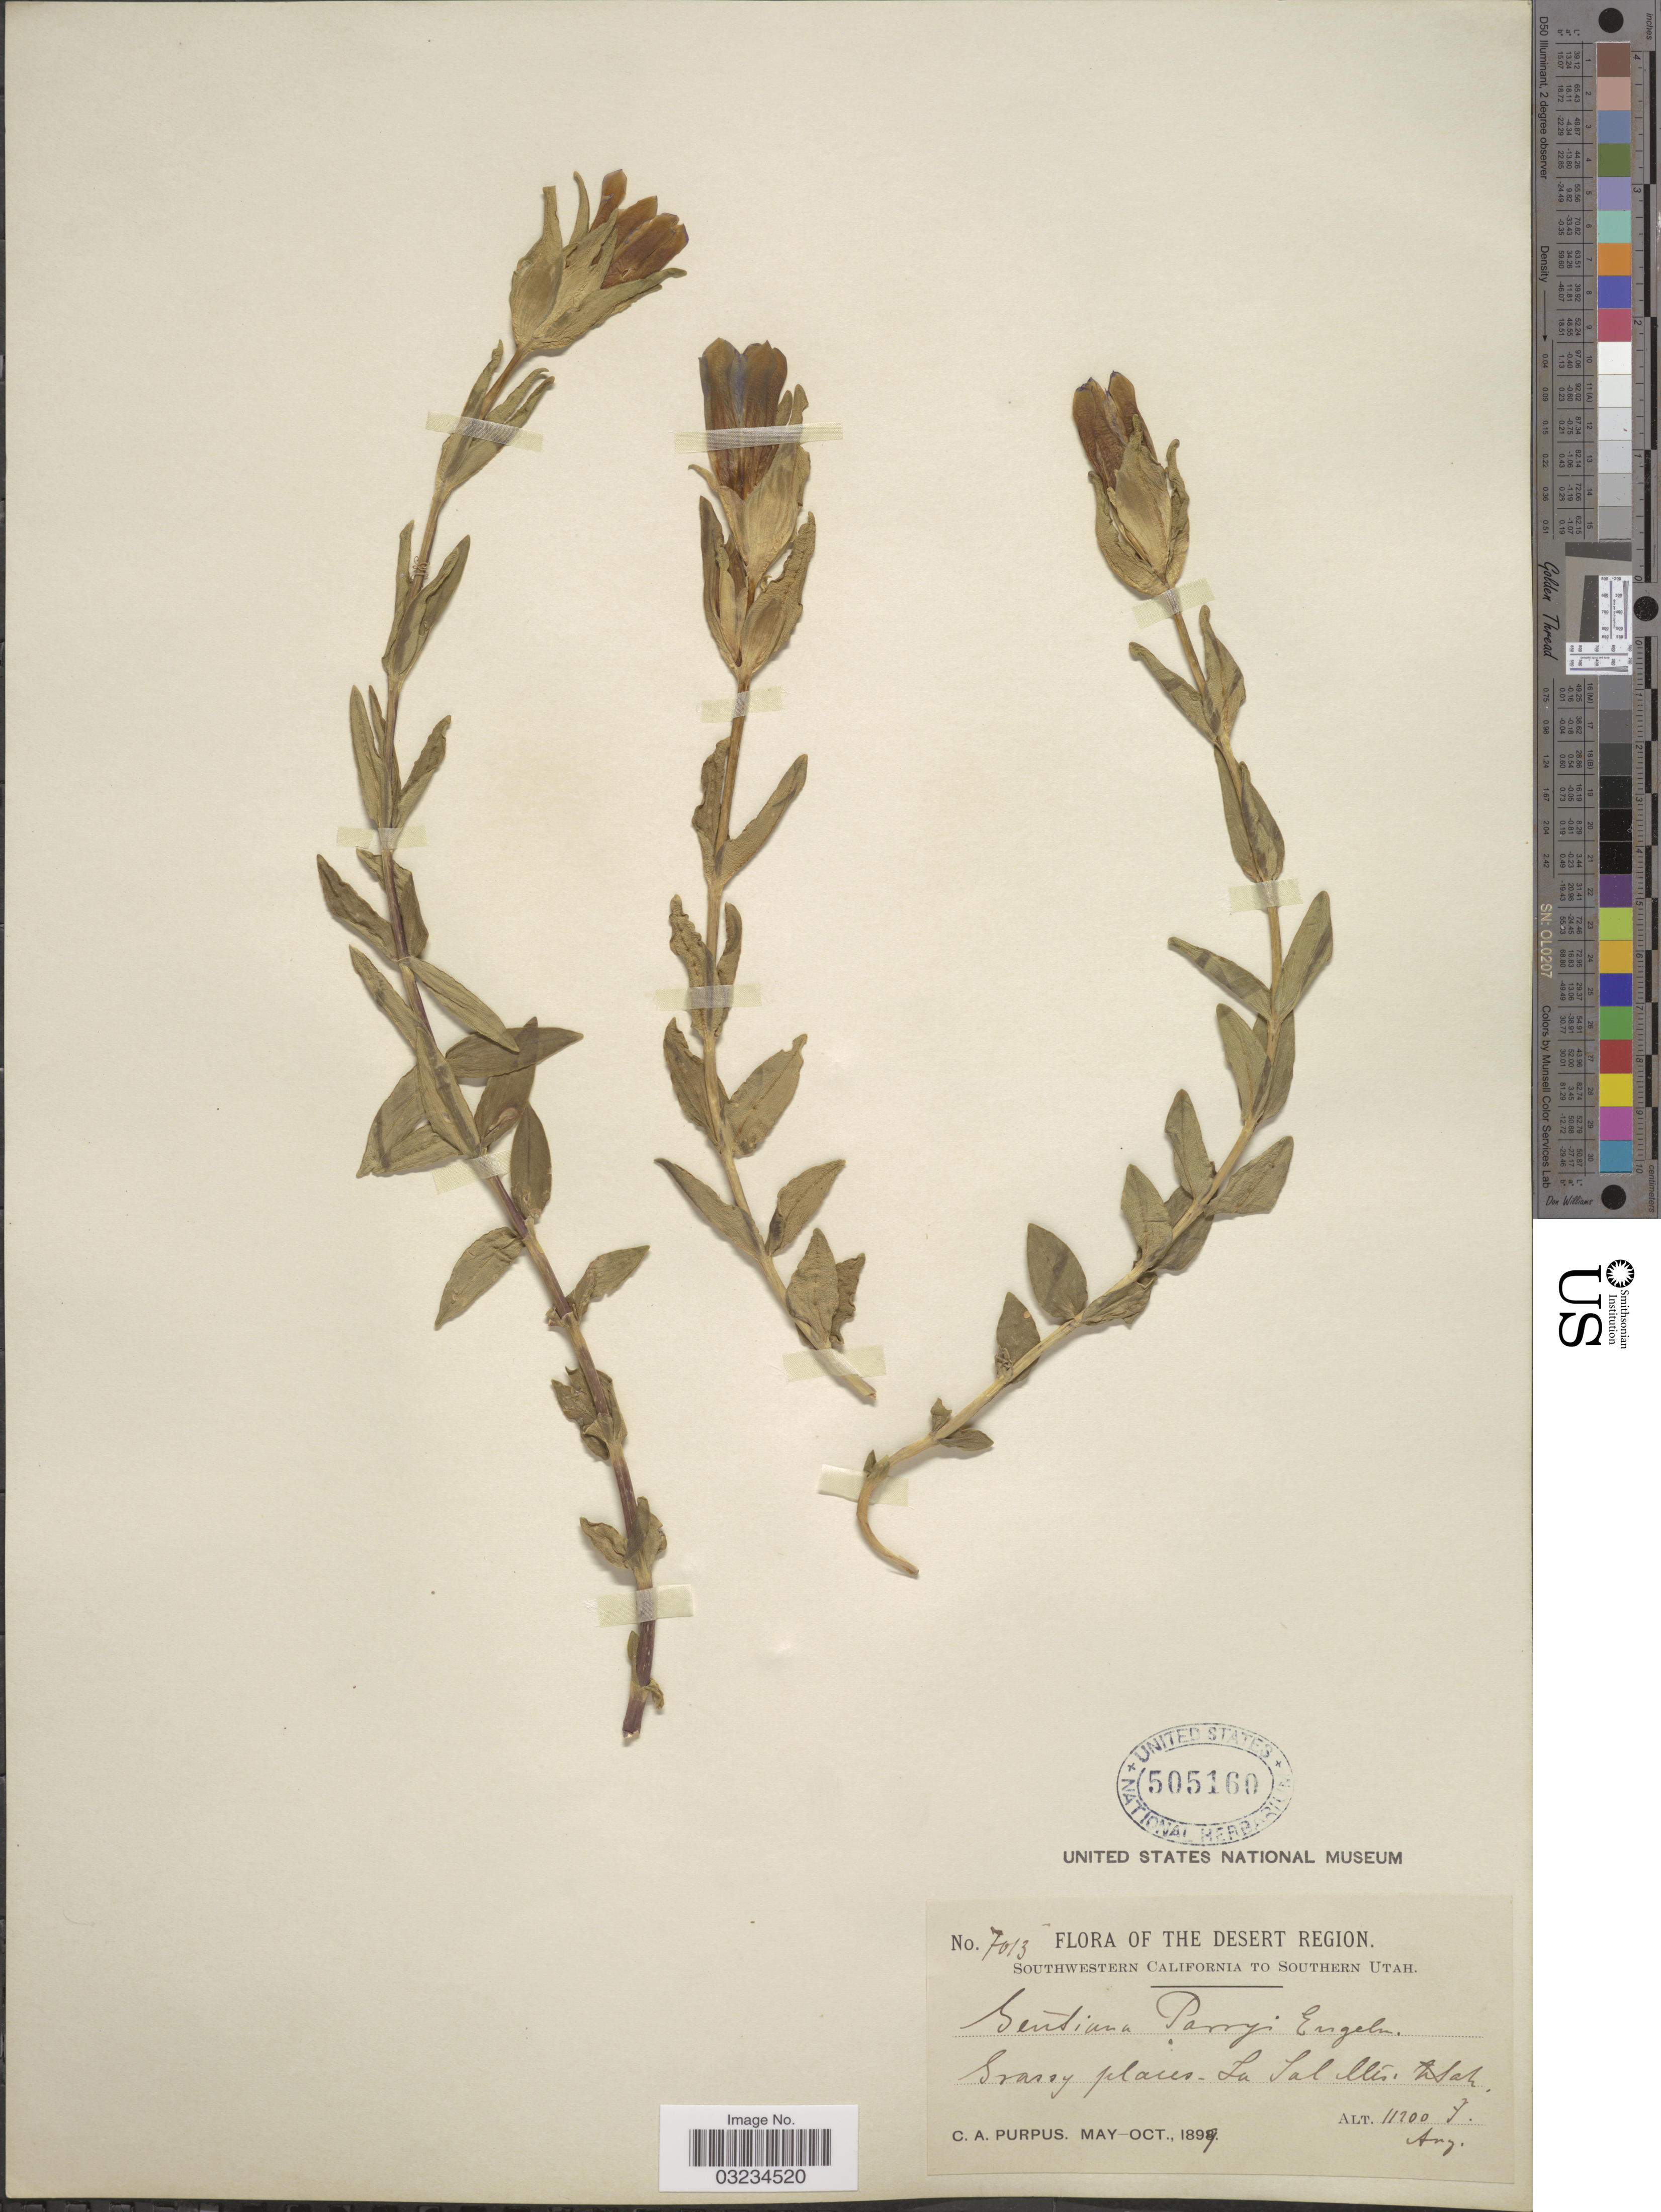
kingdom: Plantae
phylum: Tracheophyta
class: Magnoliopsida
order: Gentianales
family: Gentianaceae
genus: Gentiana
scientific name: Gentiana parryi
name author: Engelm.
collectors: C. A. Purpus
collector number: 7013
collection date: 1899-08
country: United States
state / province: Utah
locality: The Desert Region. Southern Utah. Grassy places, La Sal Mts. Utah.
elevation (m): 335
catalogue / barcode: US 505160